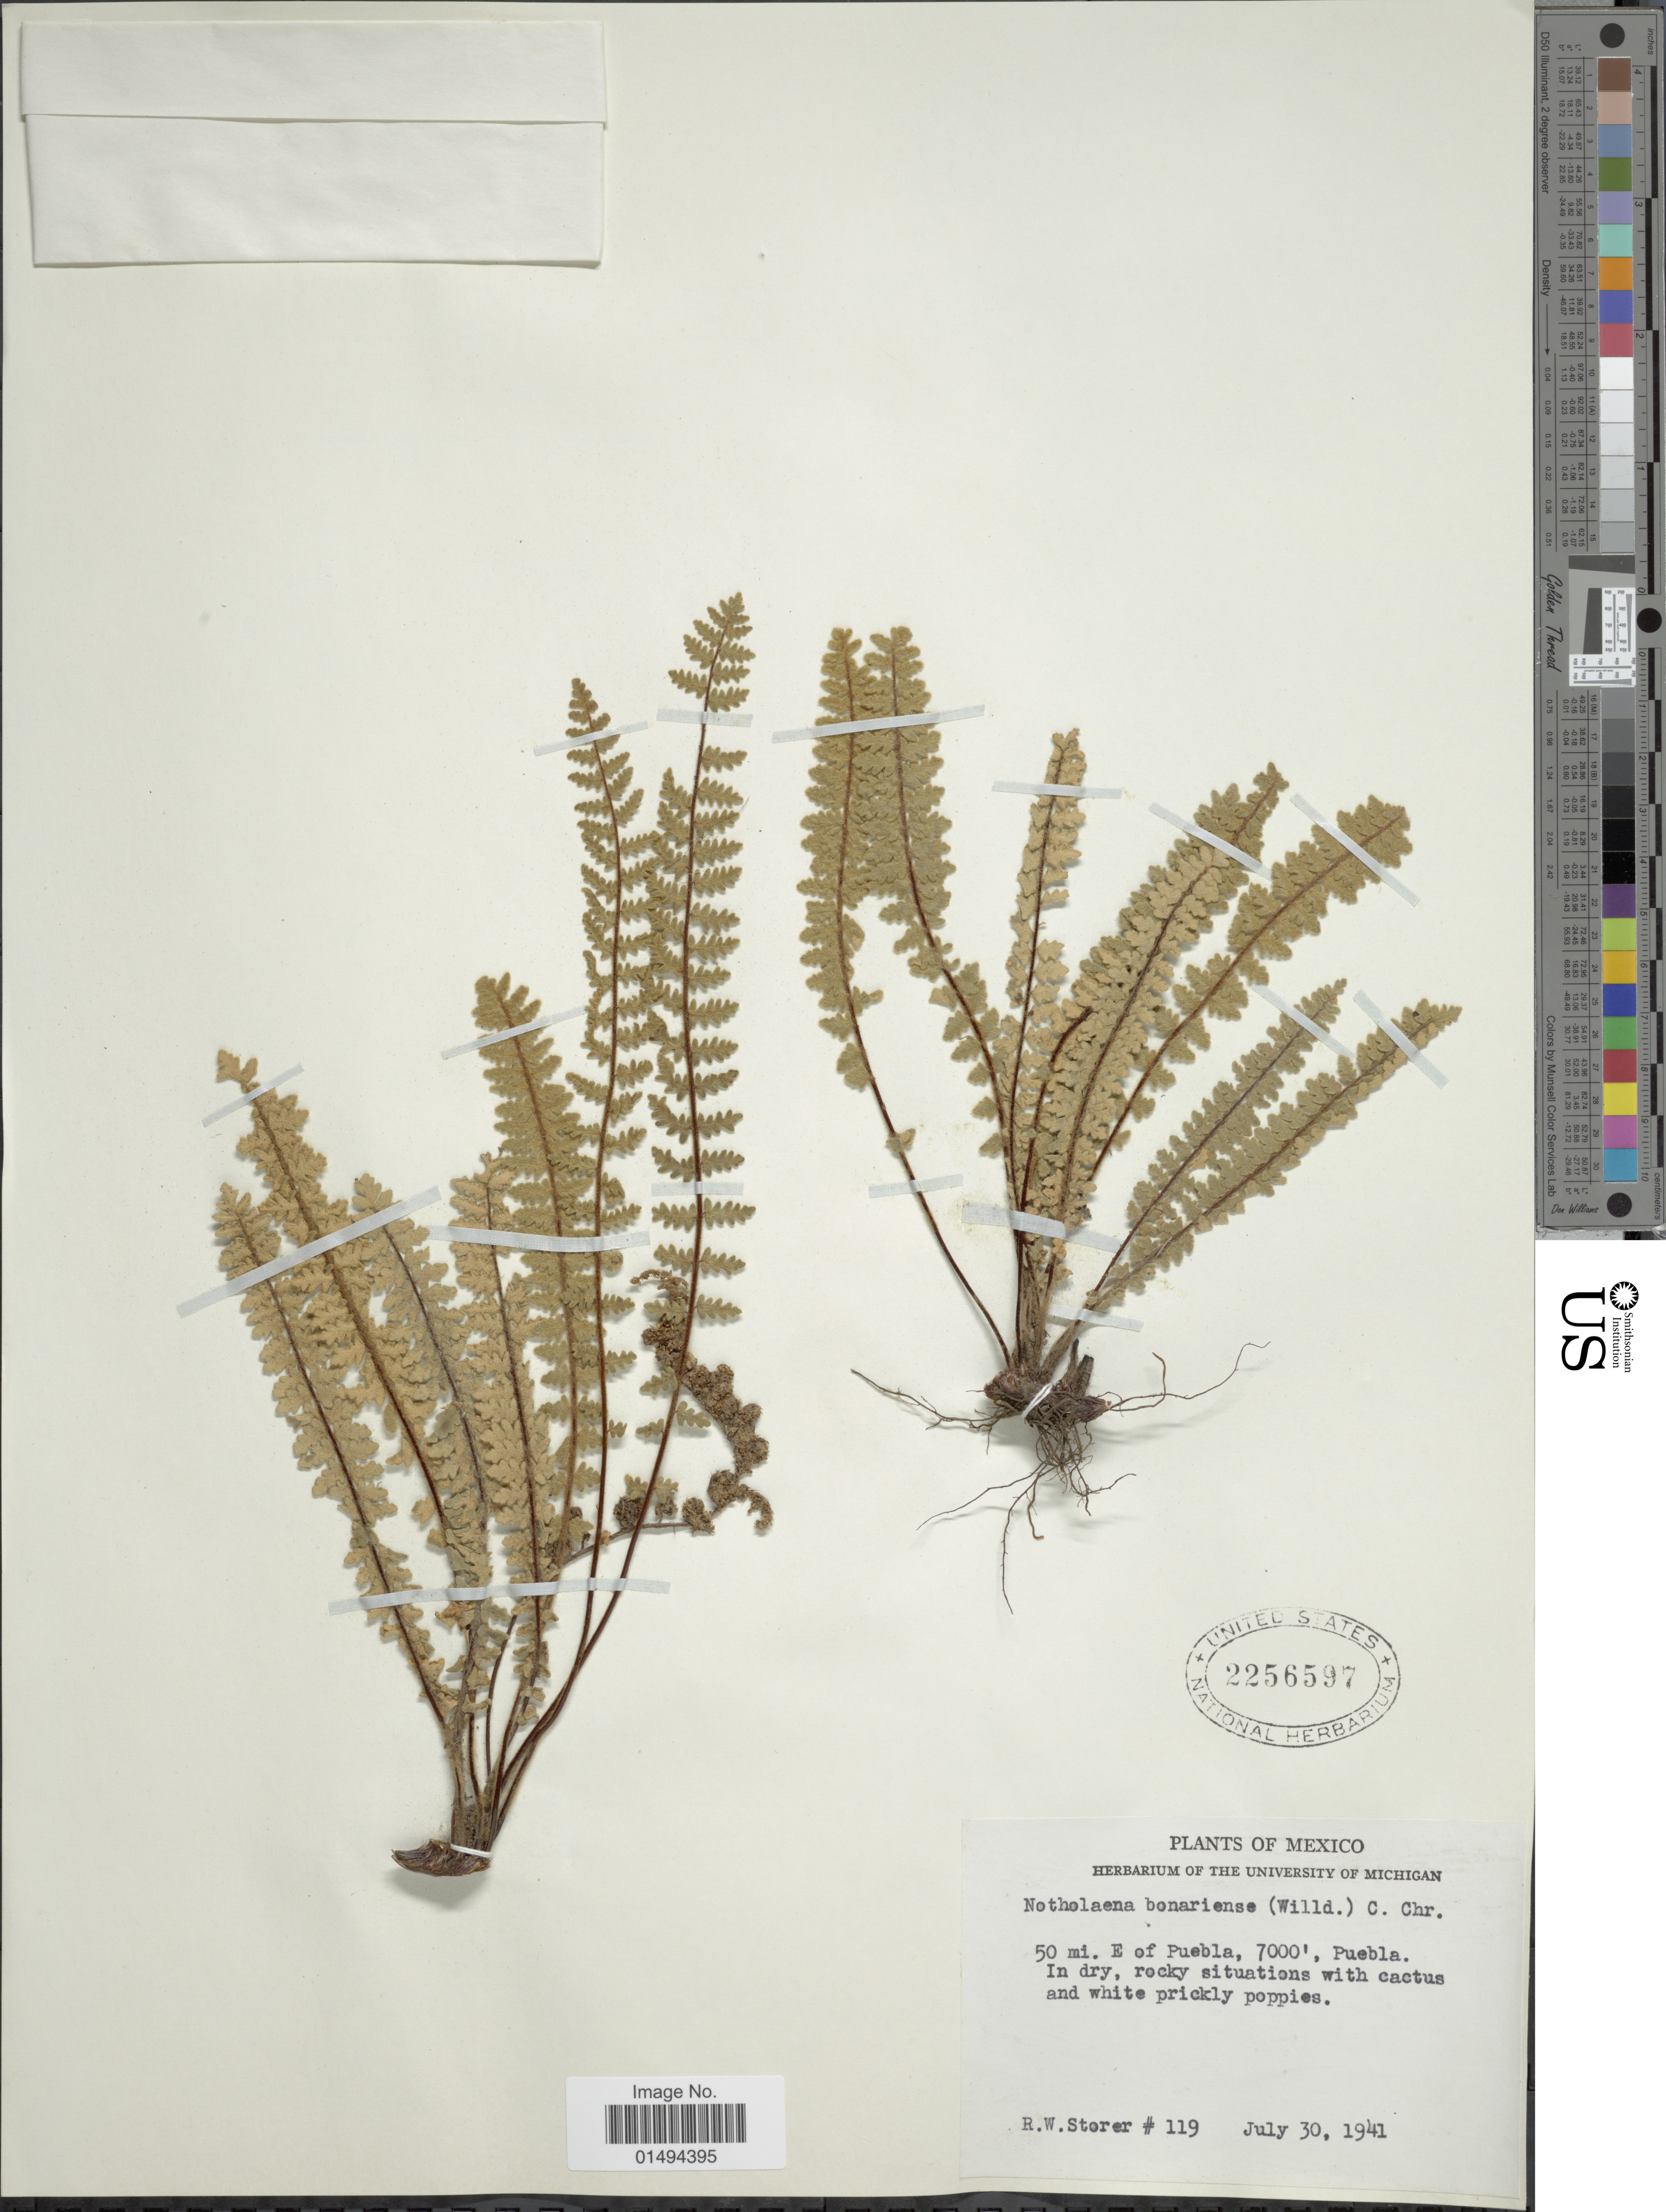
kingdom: Plantae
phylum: Tracheophyta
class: Polypodiopsida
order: Polypodiales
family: Pteridaceae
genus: Myriopteris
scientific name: Myriopteris aurea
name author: (Poir.) Grusz & Windham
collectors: R. Storer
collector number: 119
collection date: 1941-07-30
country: Mexico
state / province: Puebla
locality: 50 mi. E of Puebla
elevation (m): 2134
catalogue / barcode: US 2256597